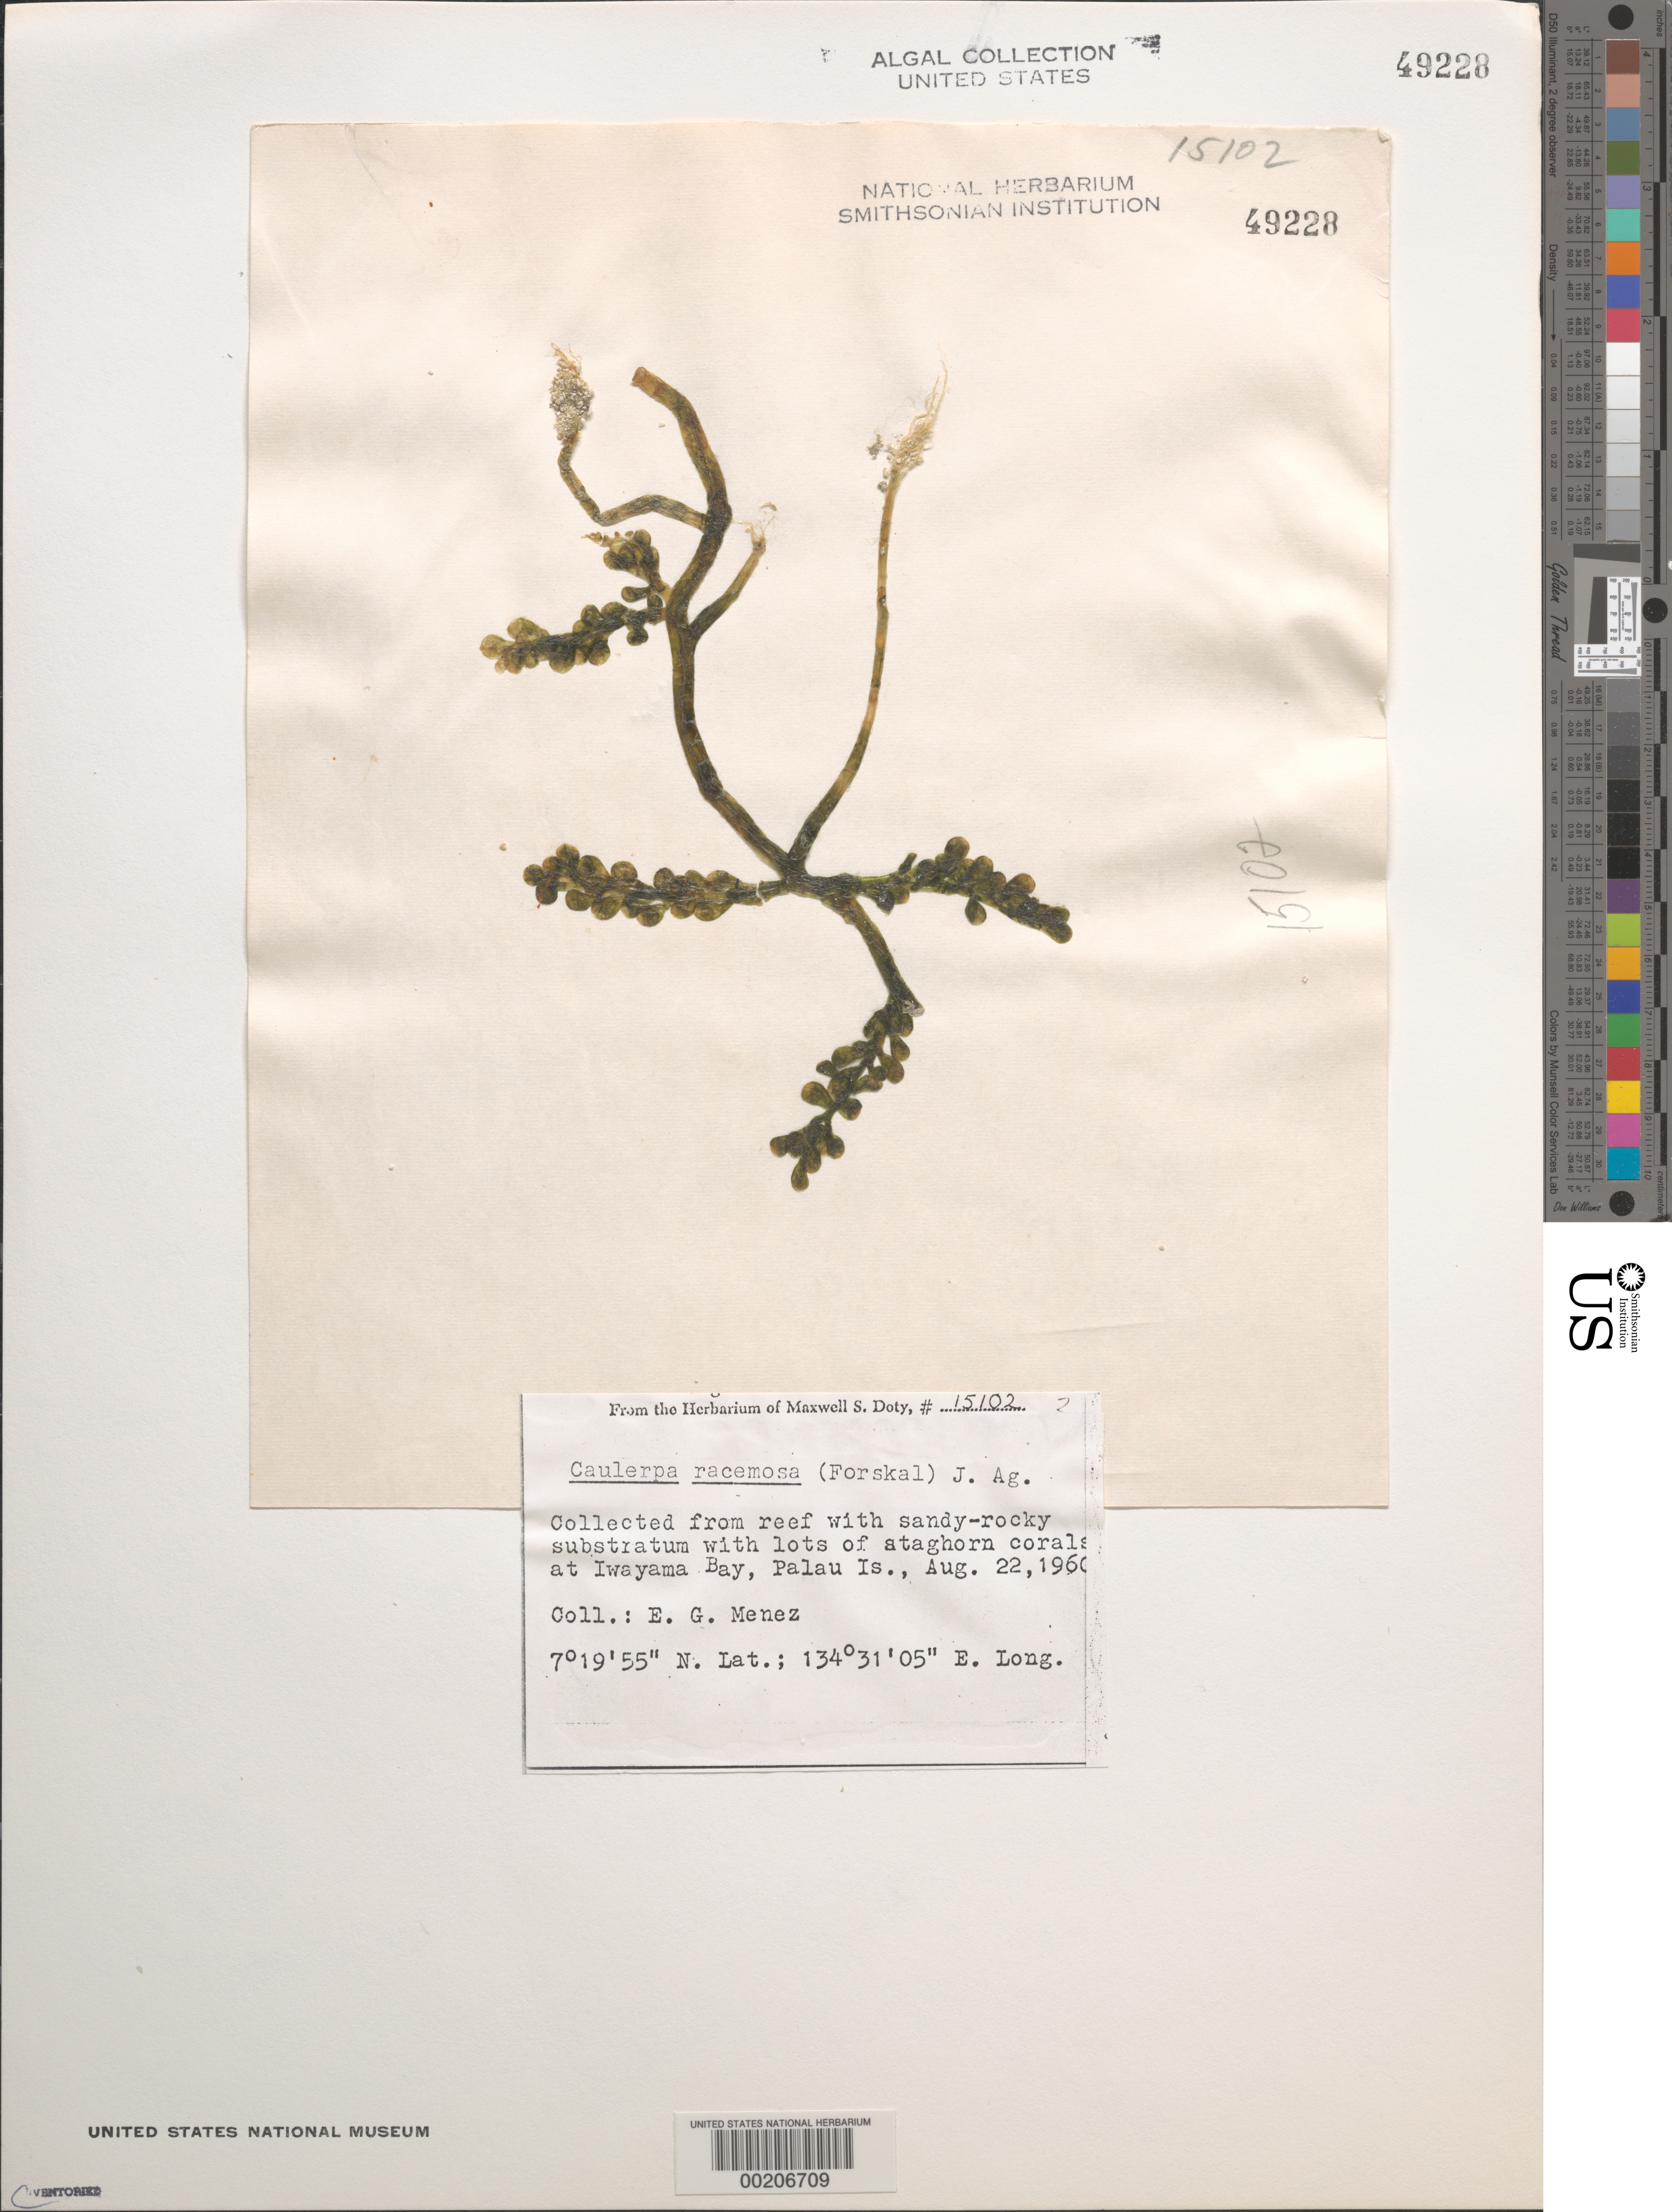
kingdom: Plantae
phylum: Chlorophyta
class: Ulvophyceae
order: Bryopsidales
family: Caulerpaceae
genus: Caulerpa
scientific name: Caulerpa racemosa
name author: (Forssk.) J. Agardh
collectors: Meñez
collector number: MSD 15102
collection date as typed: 22 Aug 1960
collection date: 1960-08-22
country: Palau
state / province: Koror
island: Oreor (Koror)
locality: Iwayama Bay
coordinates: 7 19' 55" N, 134 31' 05" E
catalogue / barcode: US 49228